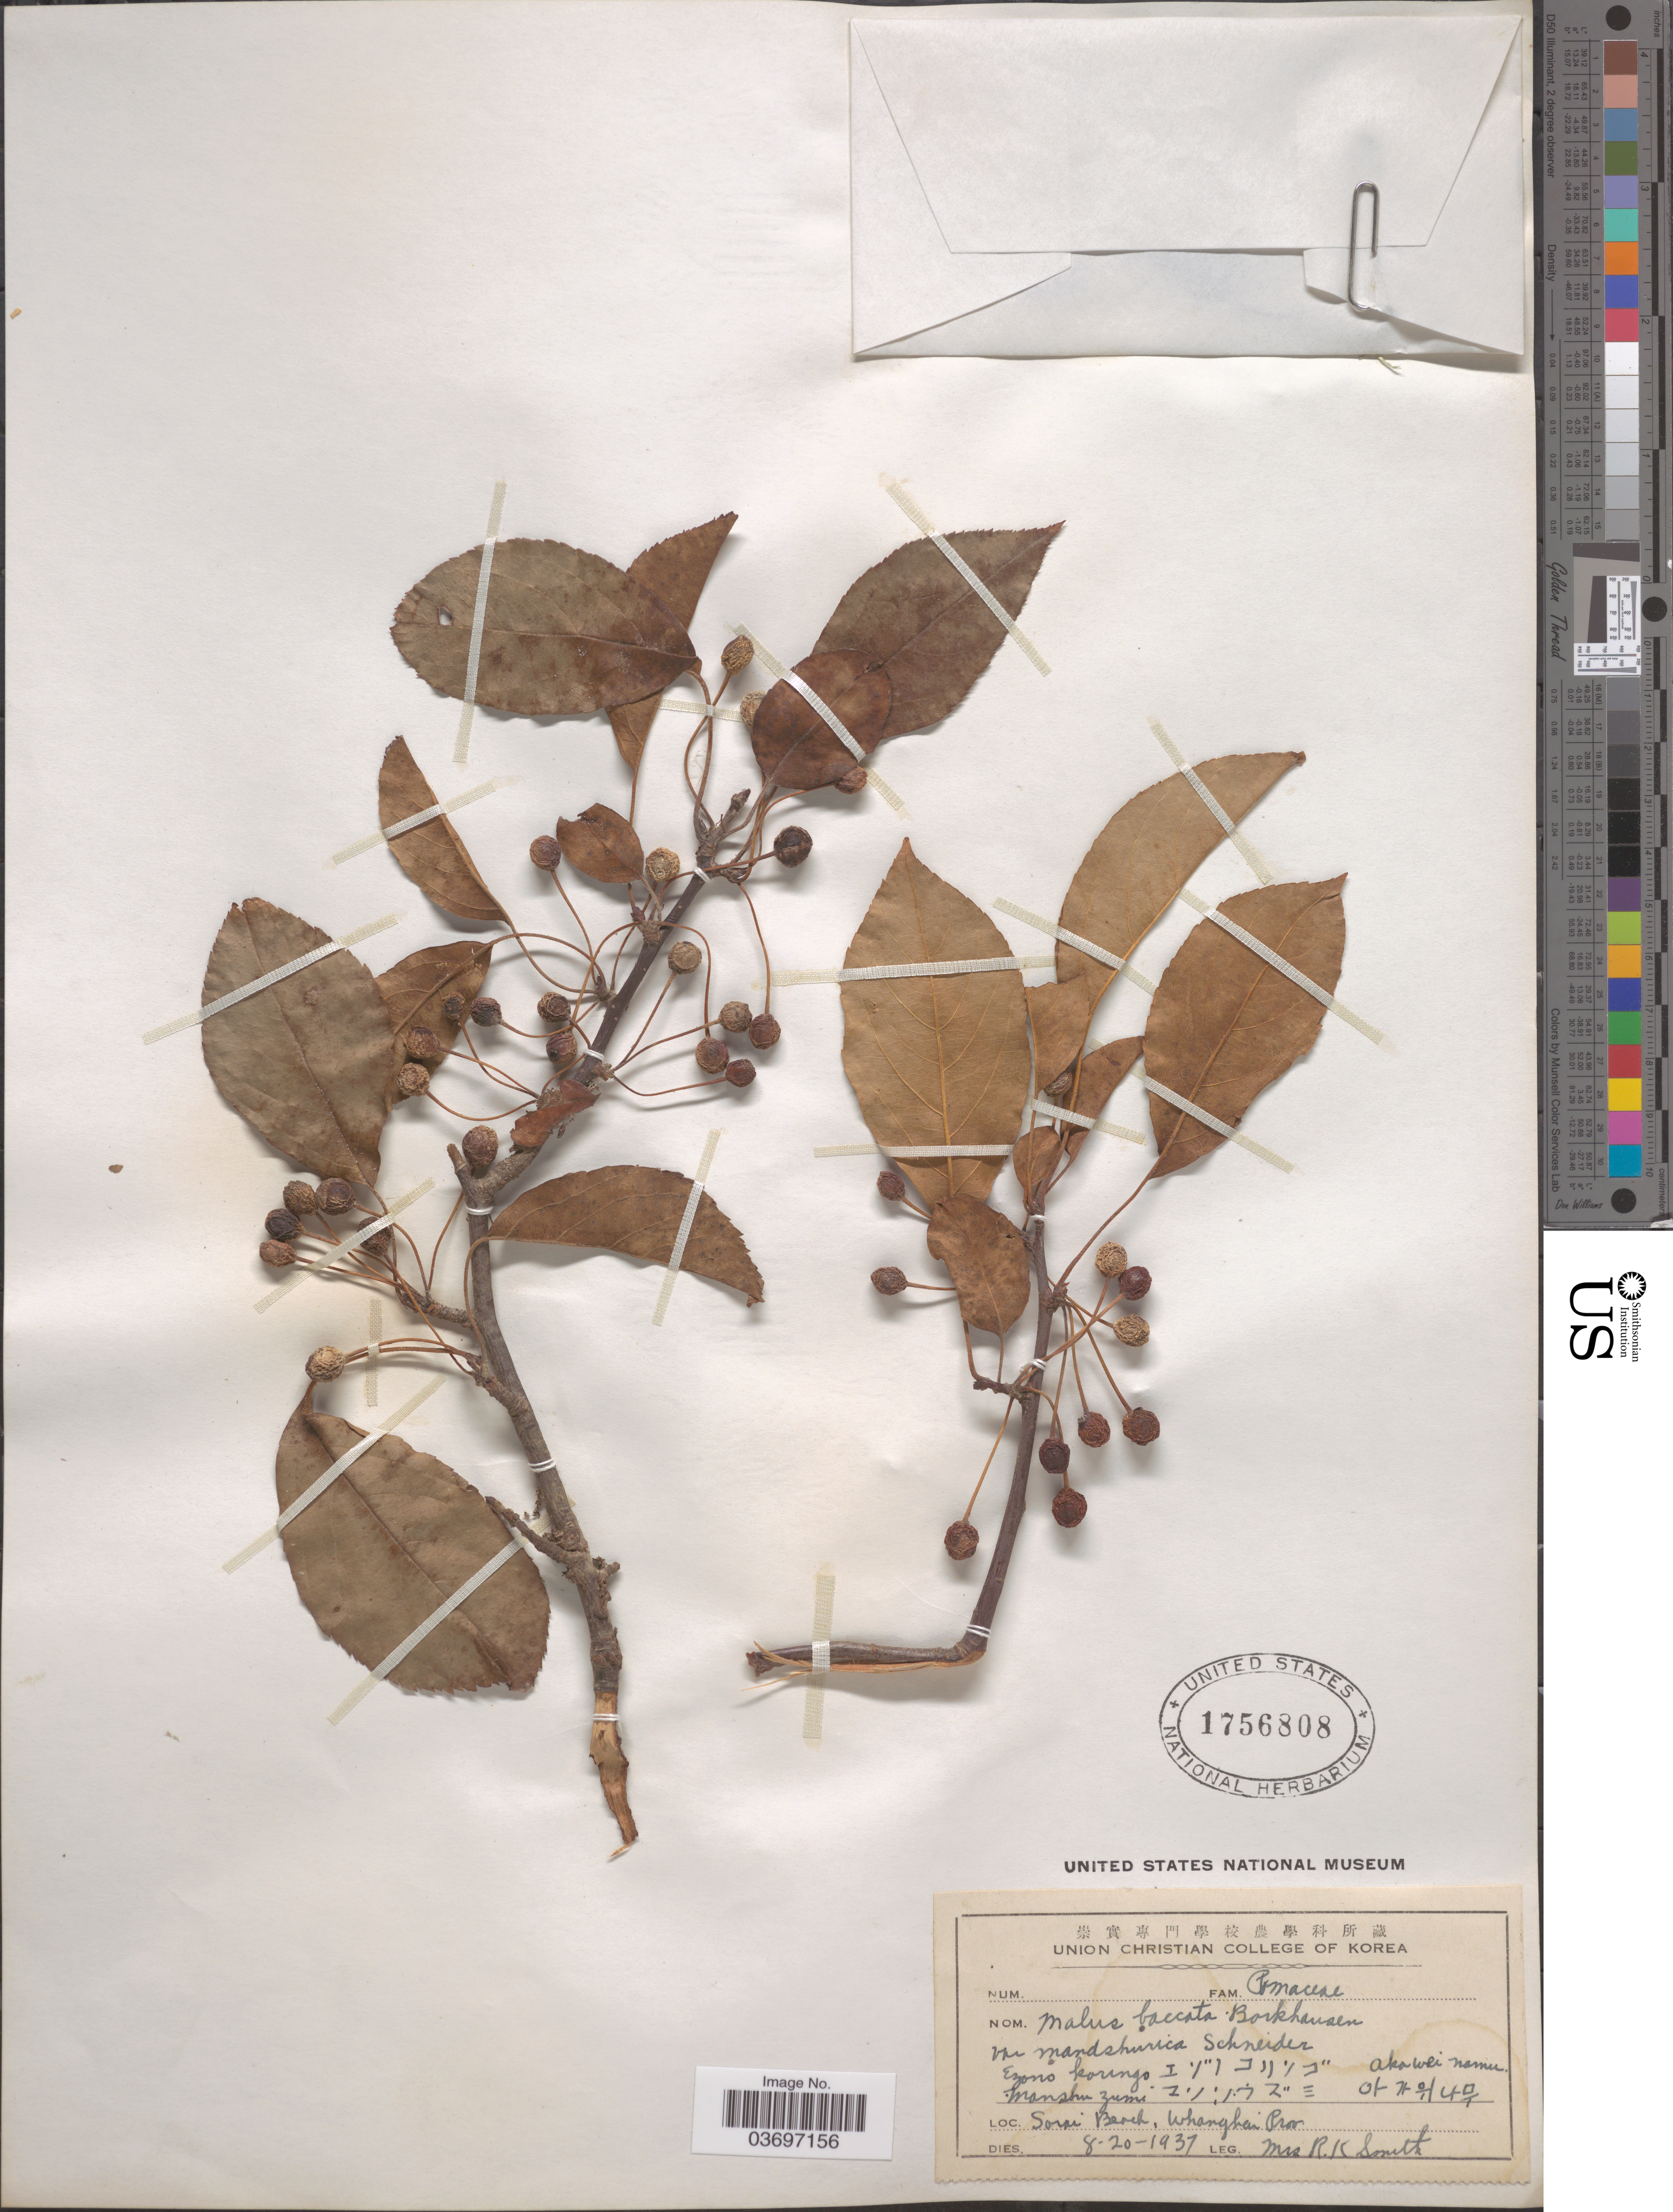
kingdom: Plantae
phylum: Tracheophyta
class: Magnoliopsida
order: Rosales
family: Rosaceae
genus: Malus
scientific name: Malus baccata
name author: (L.) Borkh.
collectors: Mrs. R. K. Smith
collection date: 1937-08-20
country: North Korea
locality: Sorai Beach, Whanghai Prov.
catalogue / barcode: US 1756808